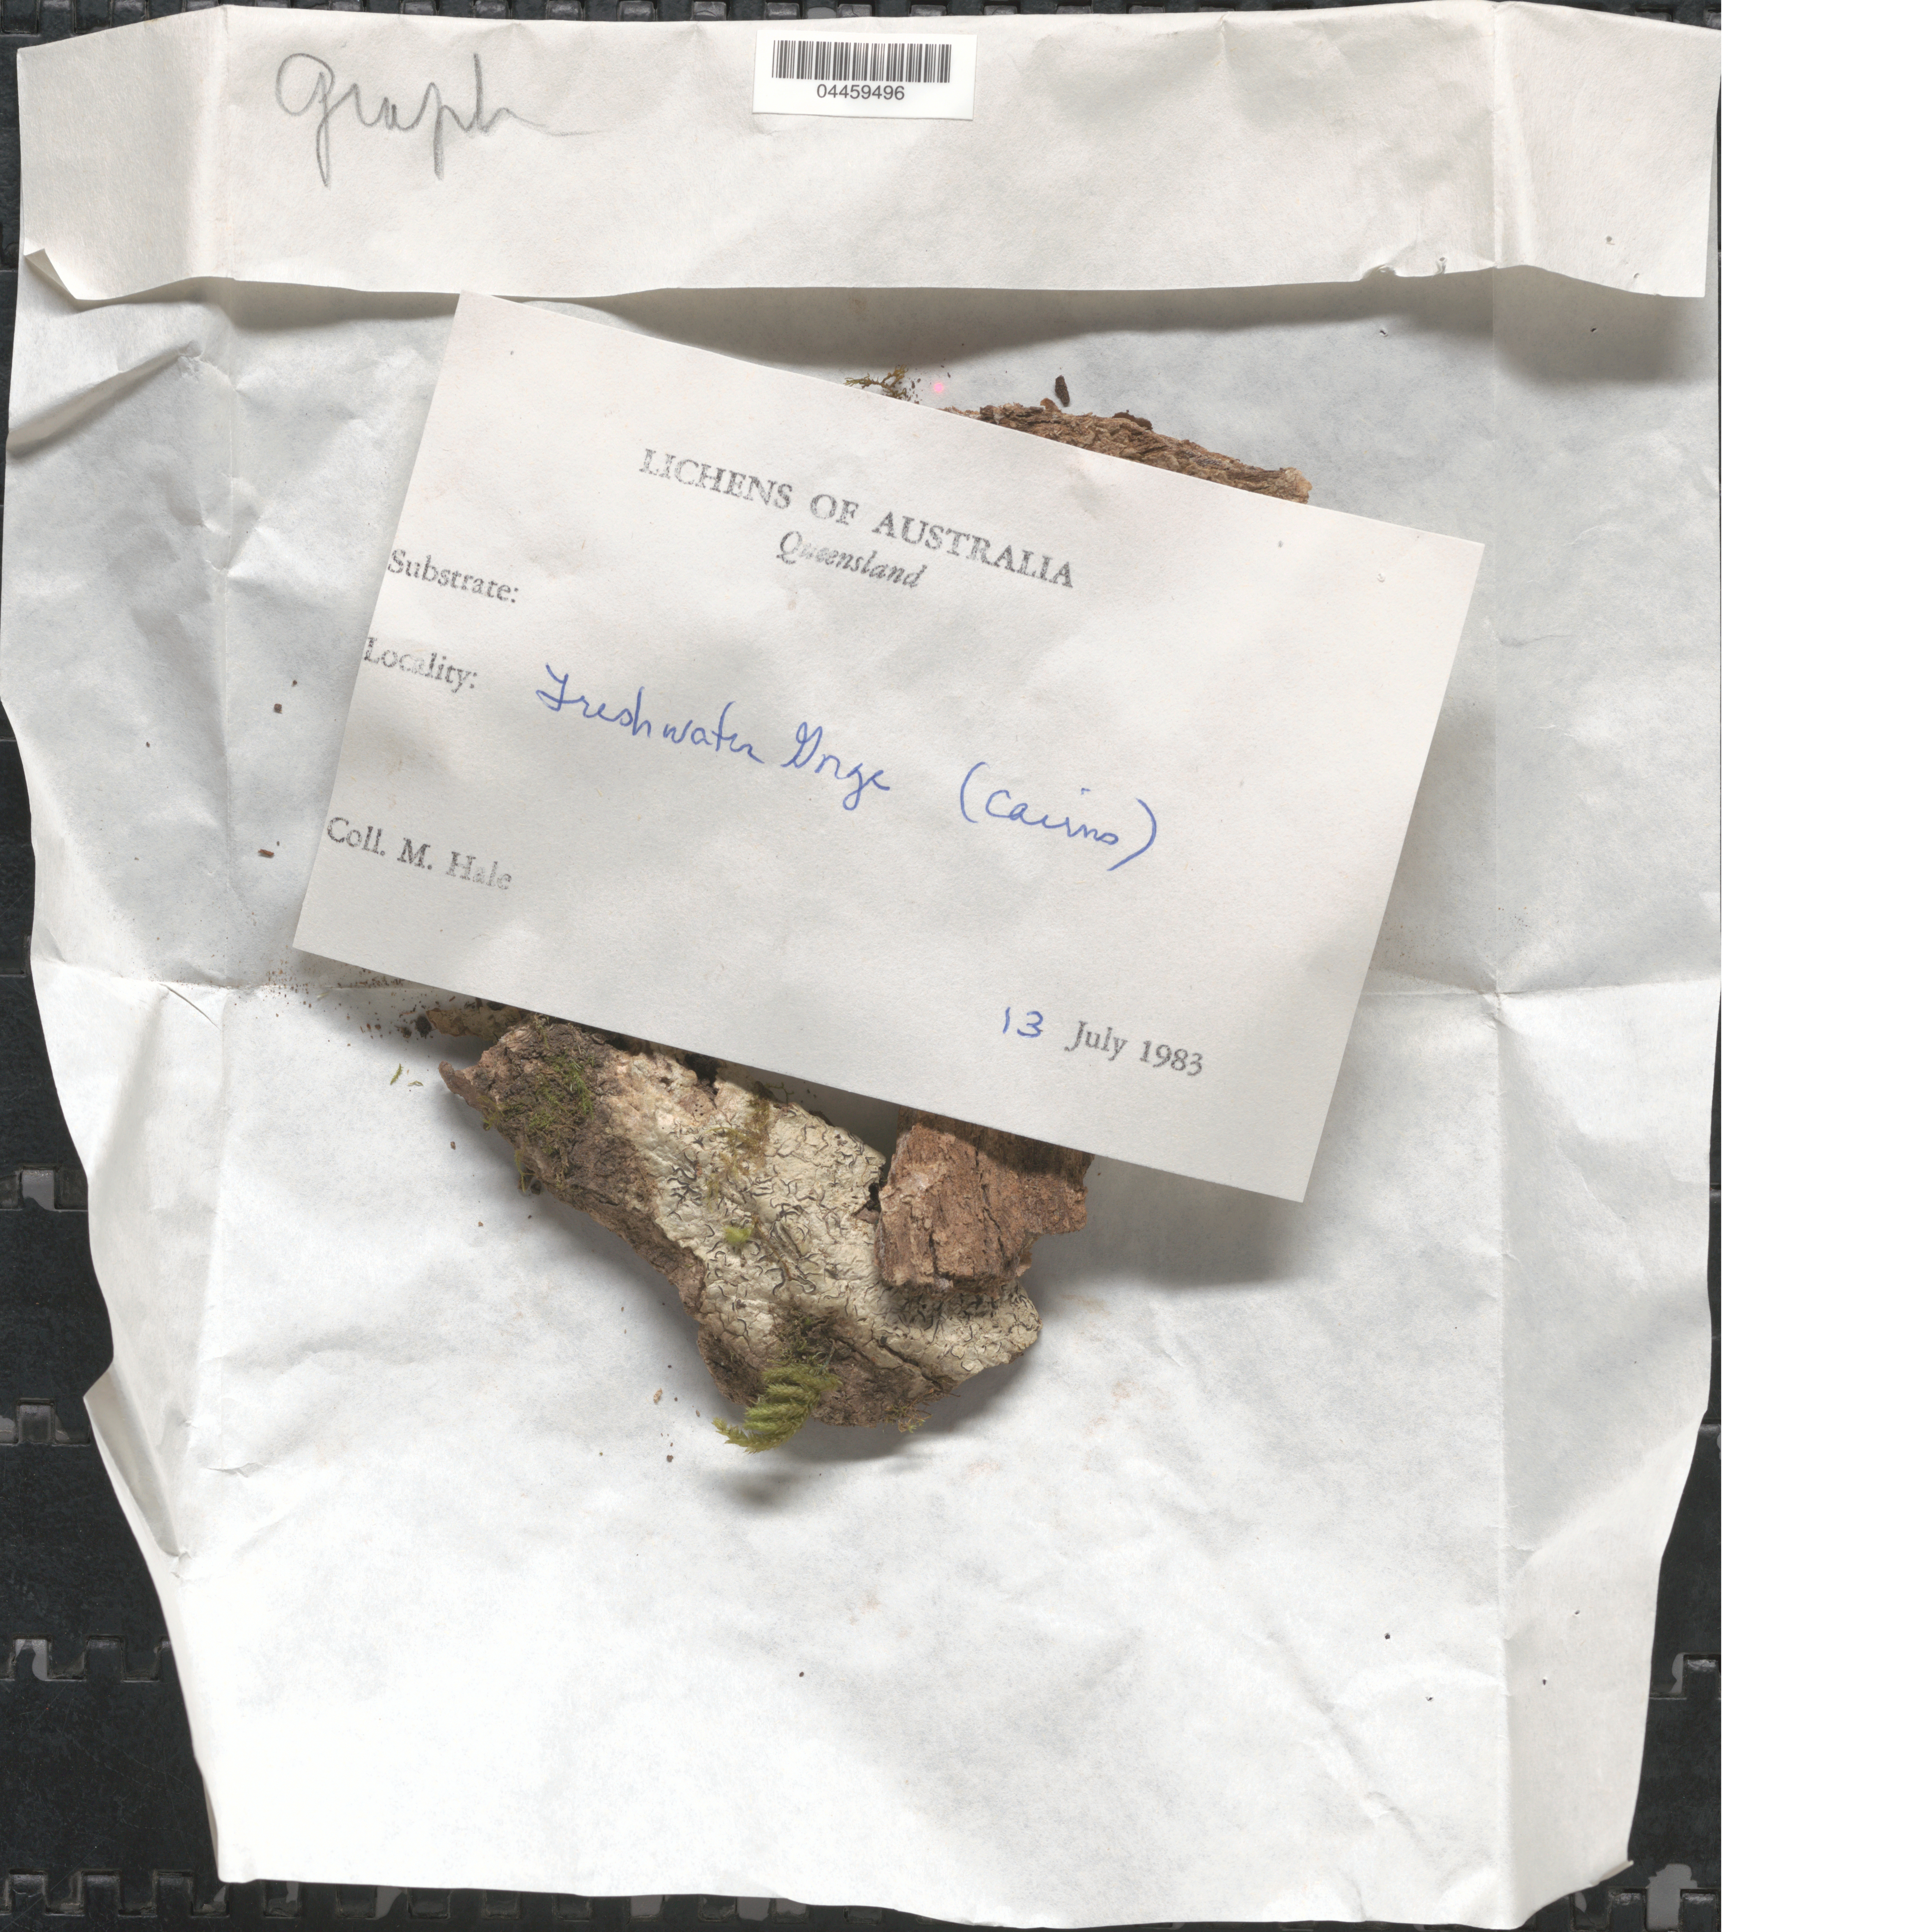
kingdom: Fungi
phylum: Ascomycota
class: Lecanoromycetes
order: Ostropales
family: Graphidaceae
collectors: M. Hale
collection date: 1983-07-13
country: Australia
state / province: Queensland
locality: Freshwater Gorge (Cairns).